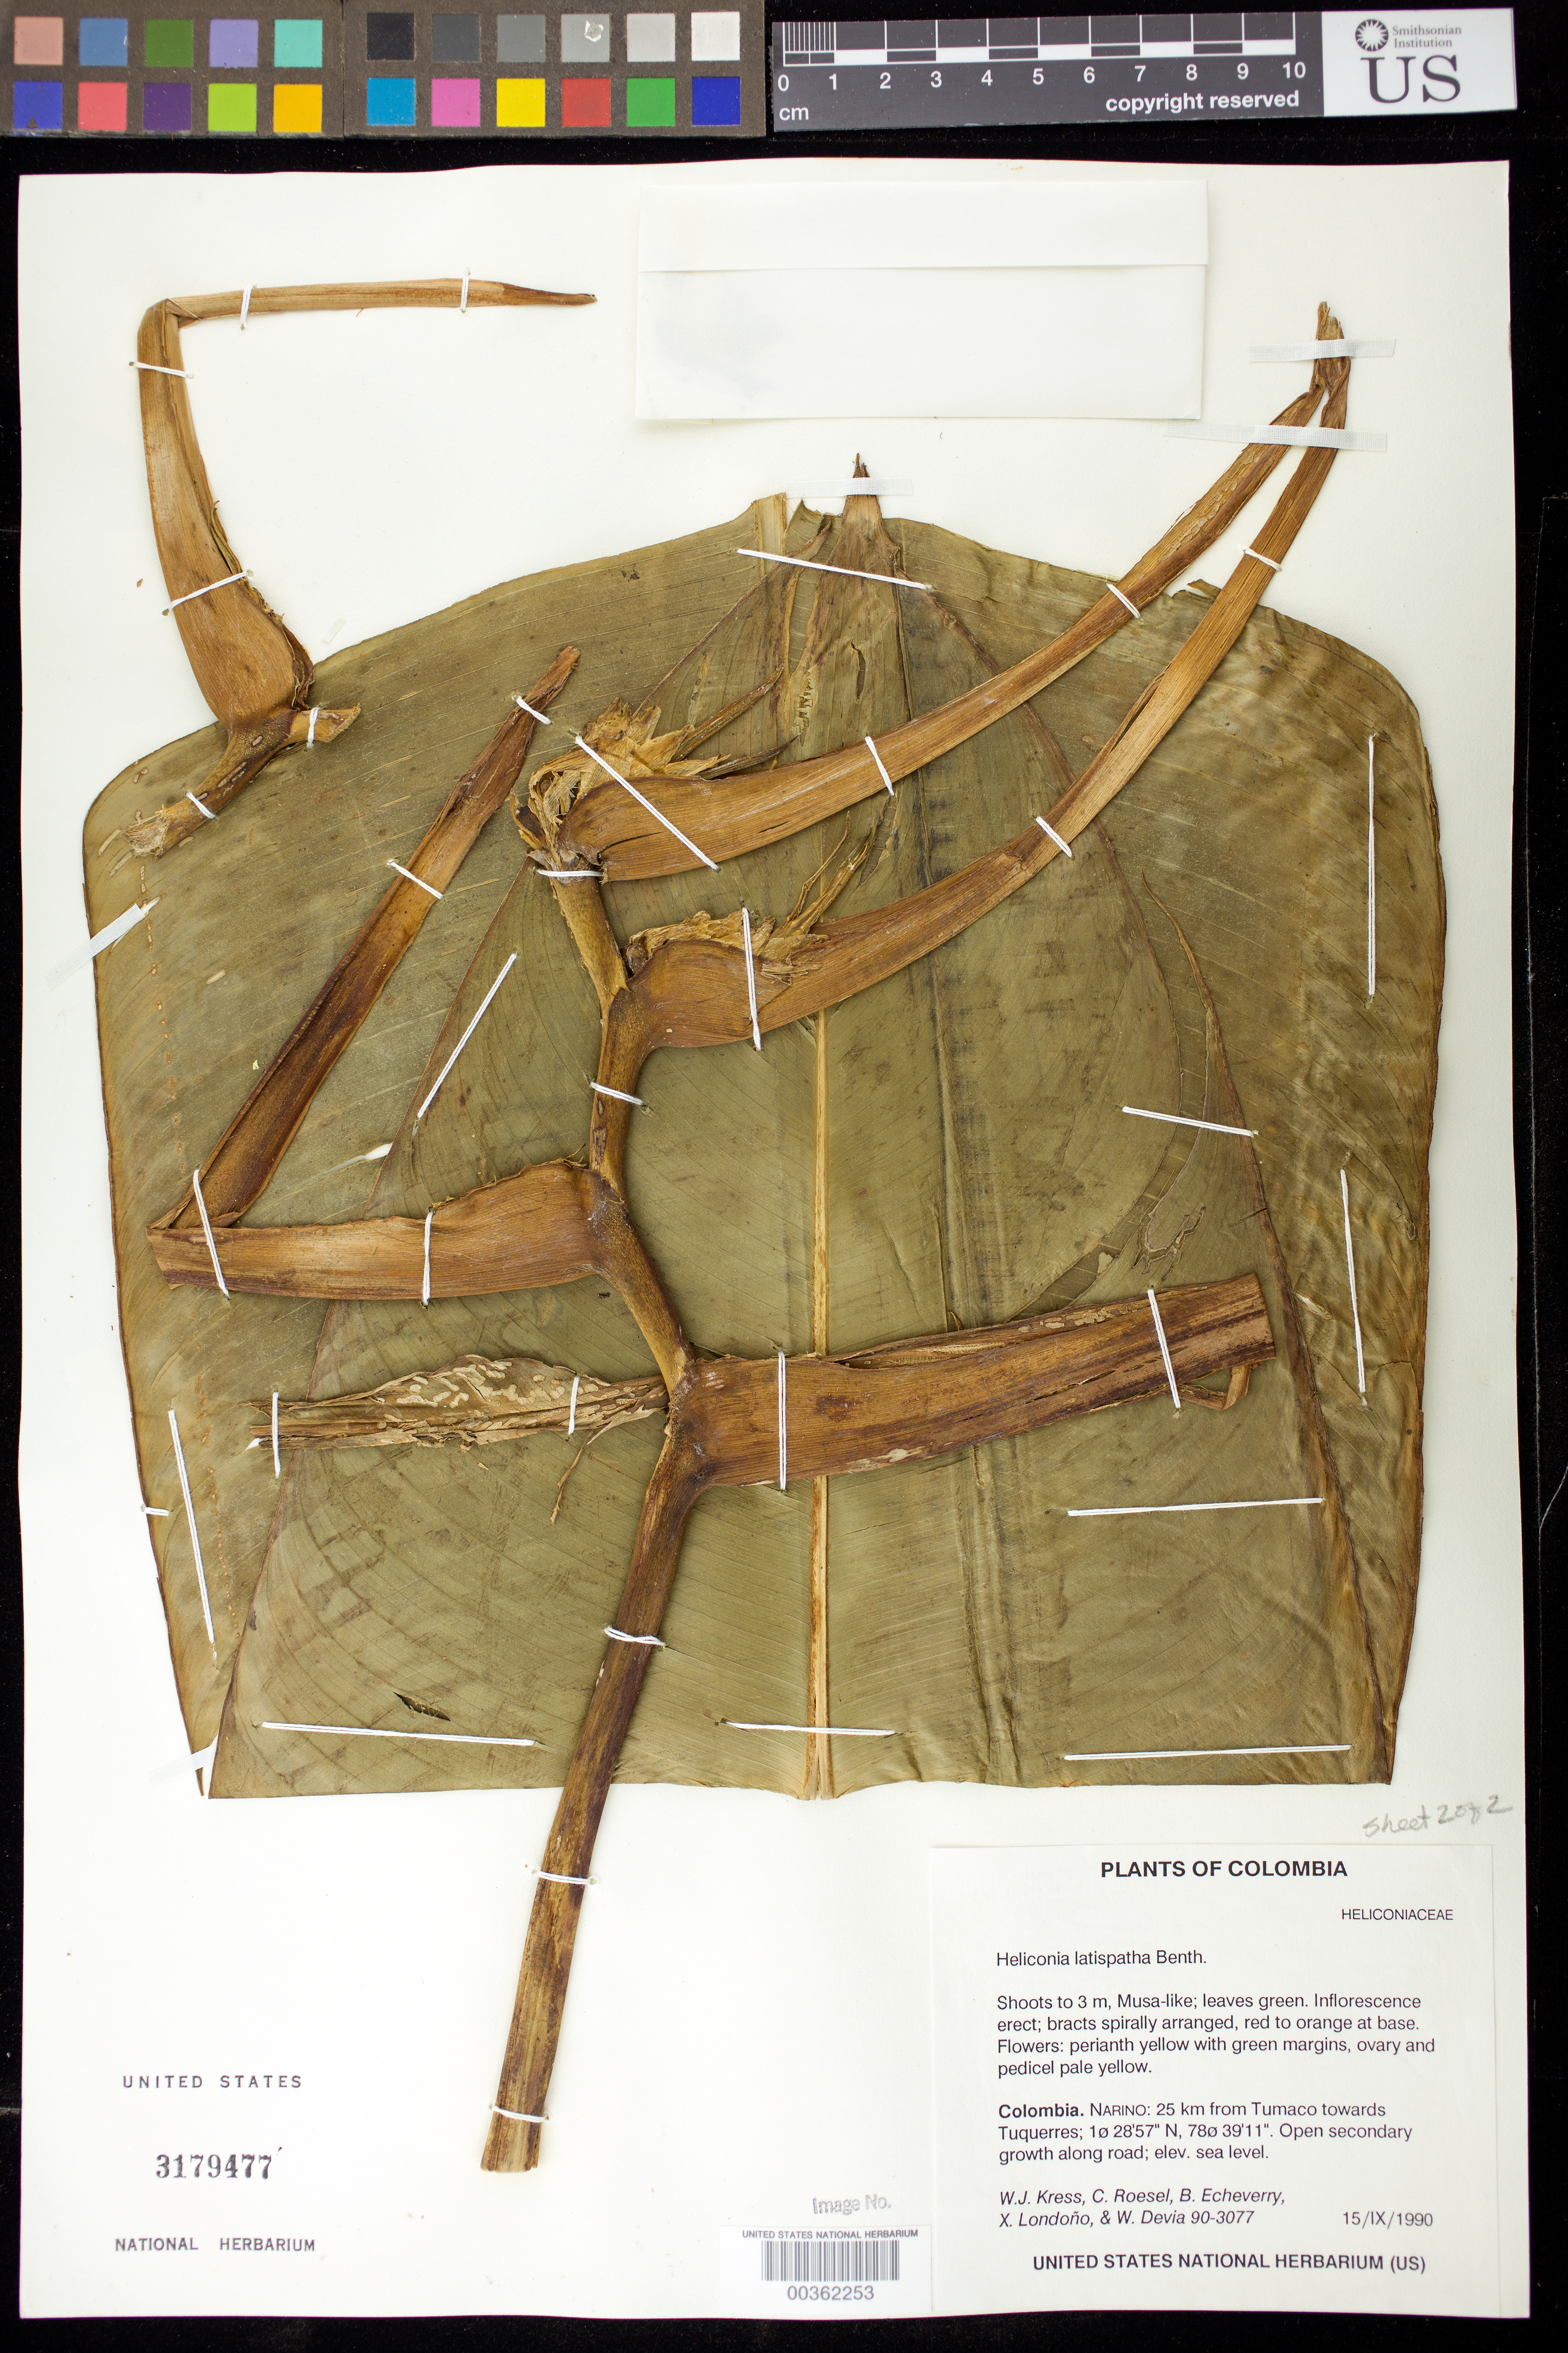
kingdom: Plantae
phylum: Tracheophyta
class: Liliopsida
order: Zingiberales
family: Heliconiaceae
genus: Heliconia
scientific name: Heliconia latispatha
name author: Benth.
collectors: W. J. Kress, C. S. Roesel, B. Echeverry, X. Londoño & W. Devia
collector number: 90-3077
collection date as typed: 15 Sep 1990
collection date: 1990-09-15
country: Colombia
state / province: Nariño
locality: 25 km from Tumaco towards Tuquerres, sea level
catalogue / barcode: US 3179477